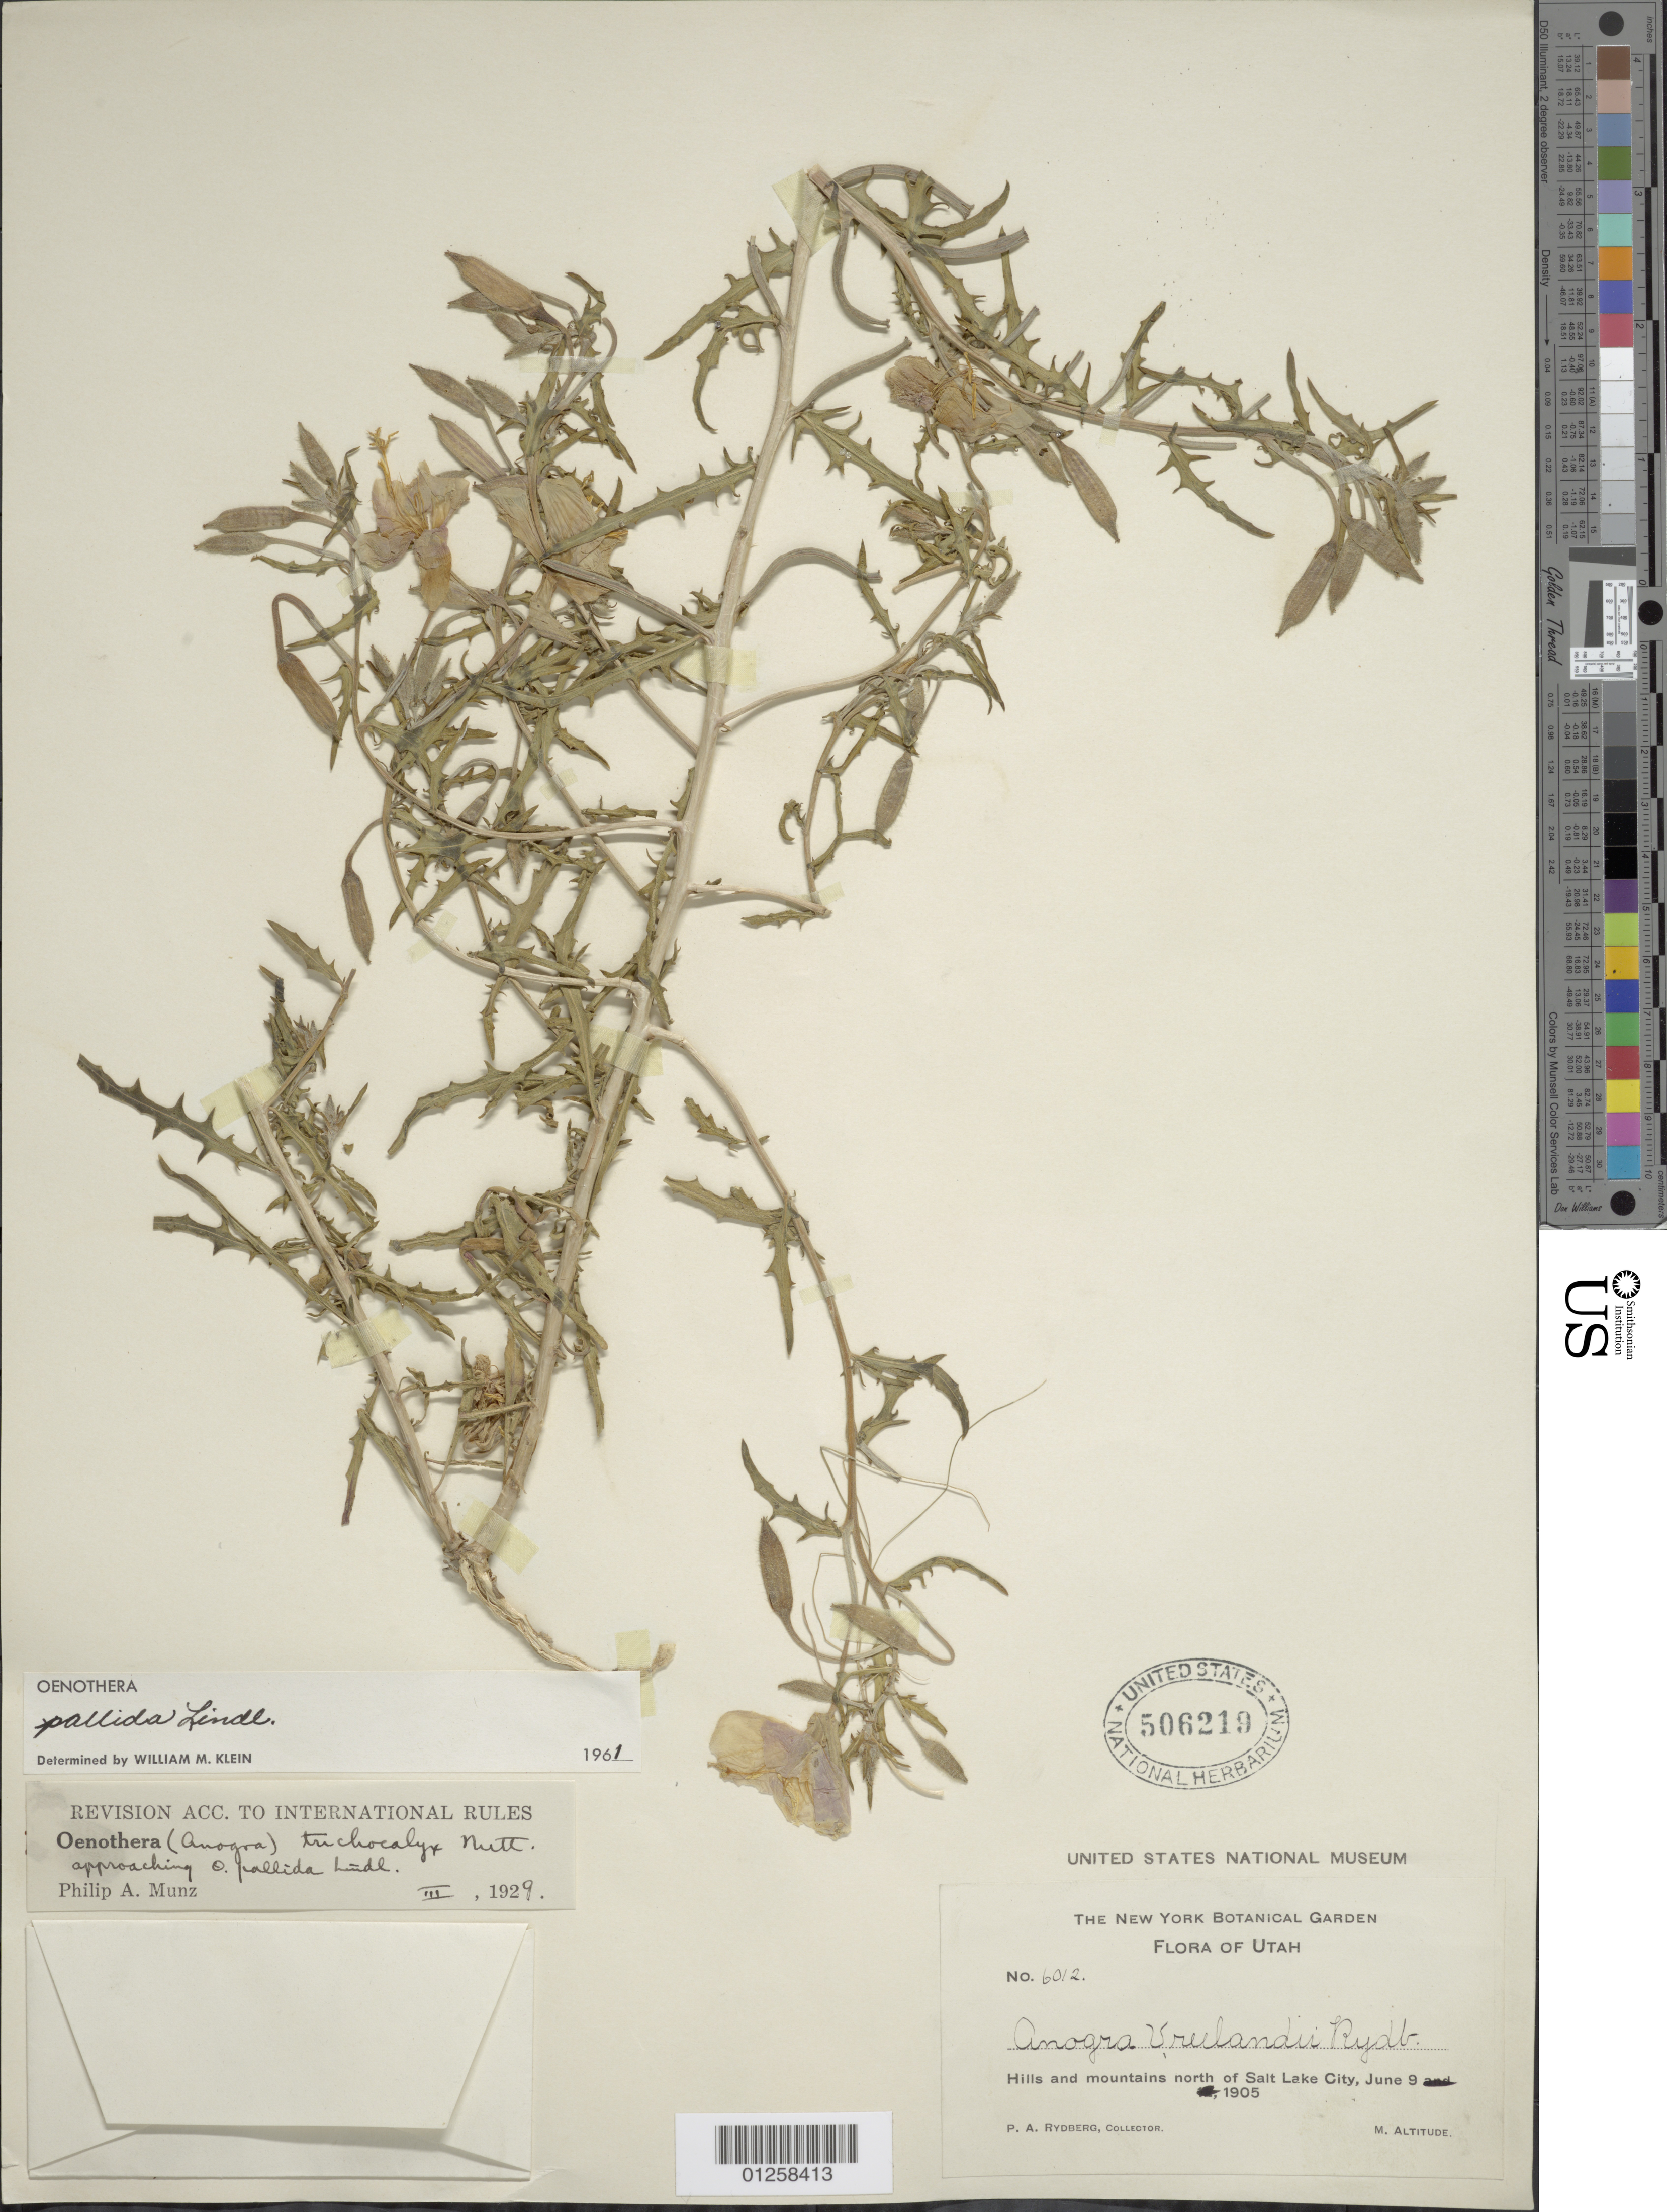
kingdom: Plantae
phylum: Tracheophyta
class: Magnoliopsida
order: Myrtales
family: Onagraceae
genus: Oenothera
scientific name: Oenothera pallida subsp. trichocalyx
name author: (Nutt.) Munz & W.M. Klein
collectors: P. A. Rydberg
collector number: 6012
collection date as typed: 09 Jun 1905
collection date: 1905-06-09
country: United States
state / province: Utah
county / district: Salt Lake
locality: N of Salt Lake City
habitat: Hills and mountains.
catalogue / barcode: US 506219